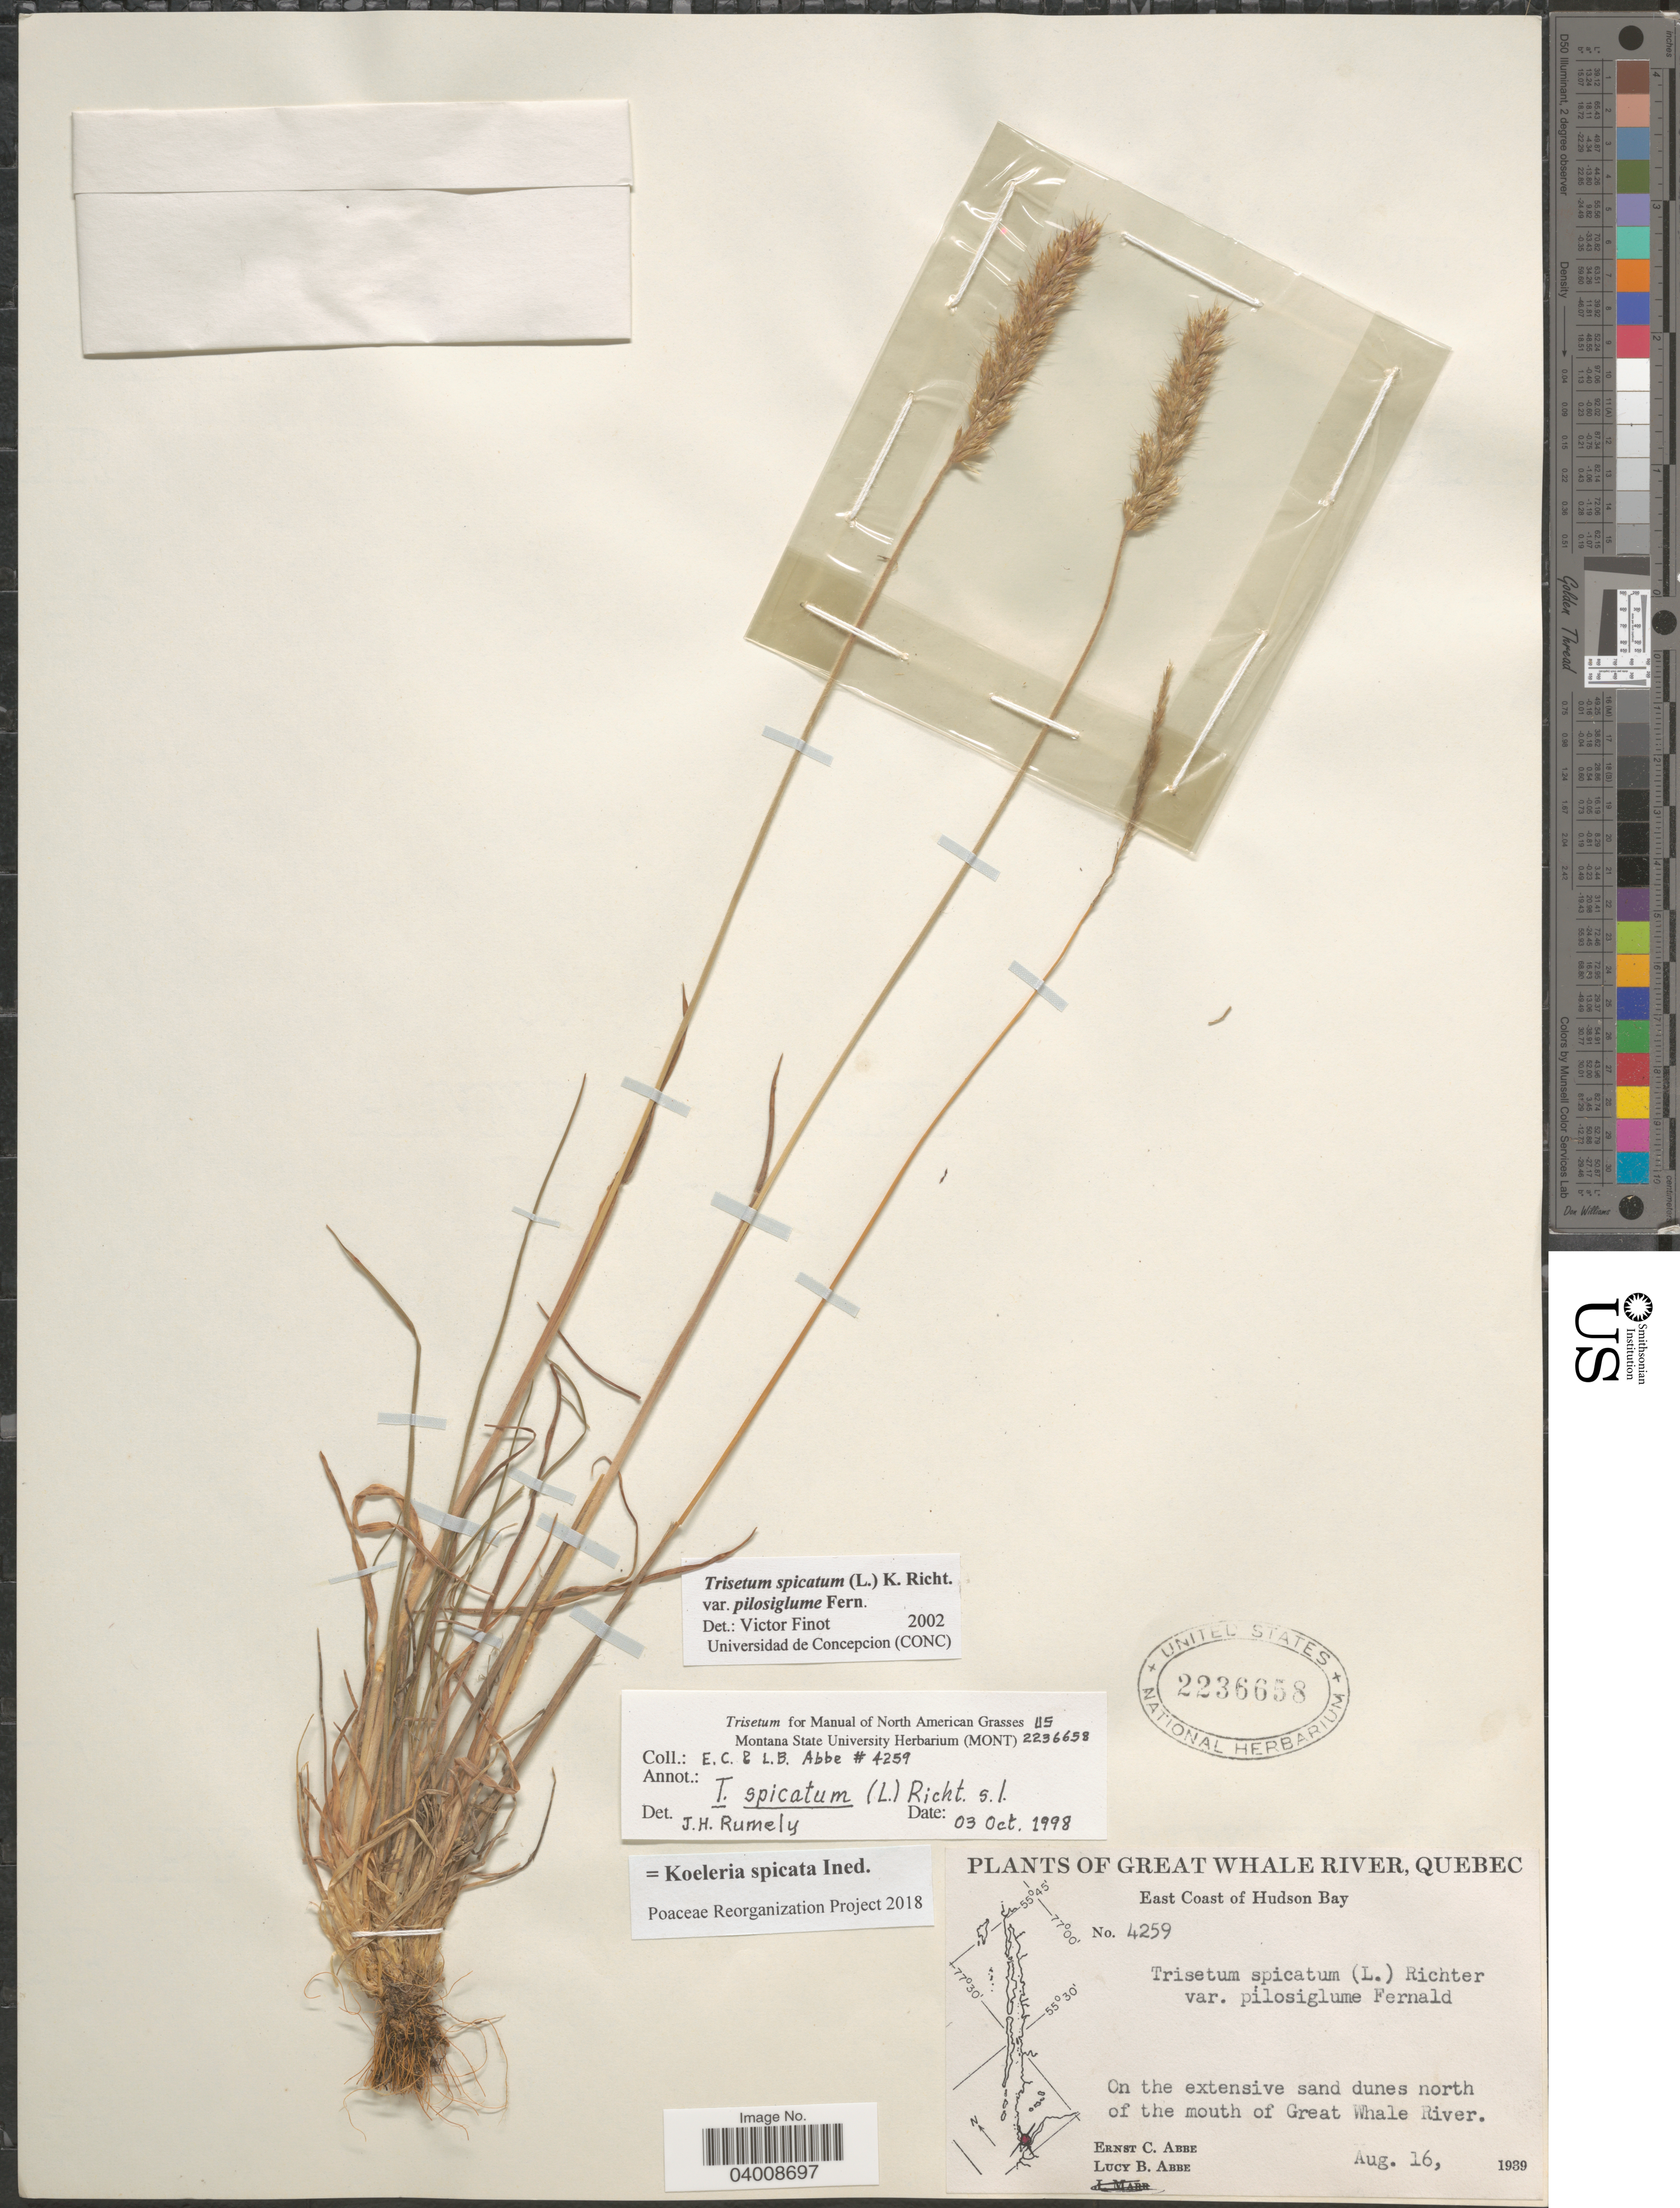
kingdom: Plantae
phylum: Tracheophyta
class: Liliopsida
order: Poales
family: Poaceae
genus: Koeleria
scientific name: Koeleria spicata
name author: (L.) Barberá et al.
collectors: E. C. Abbe & L. B. Abbe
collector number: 4259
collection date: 1939-08-16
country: Canada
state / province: Quebec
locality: Great Whale River. East Coast of Hudson Bay. North of the mouth of Great Whale River.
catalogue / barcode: US 2236658